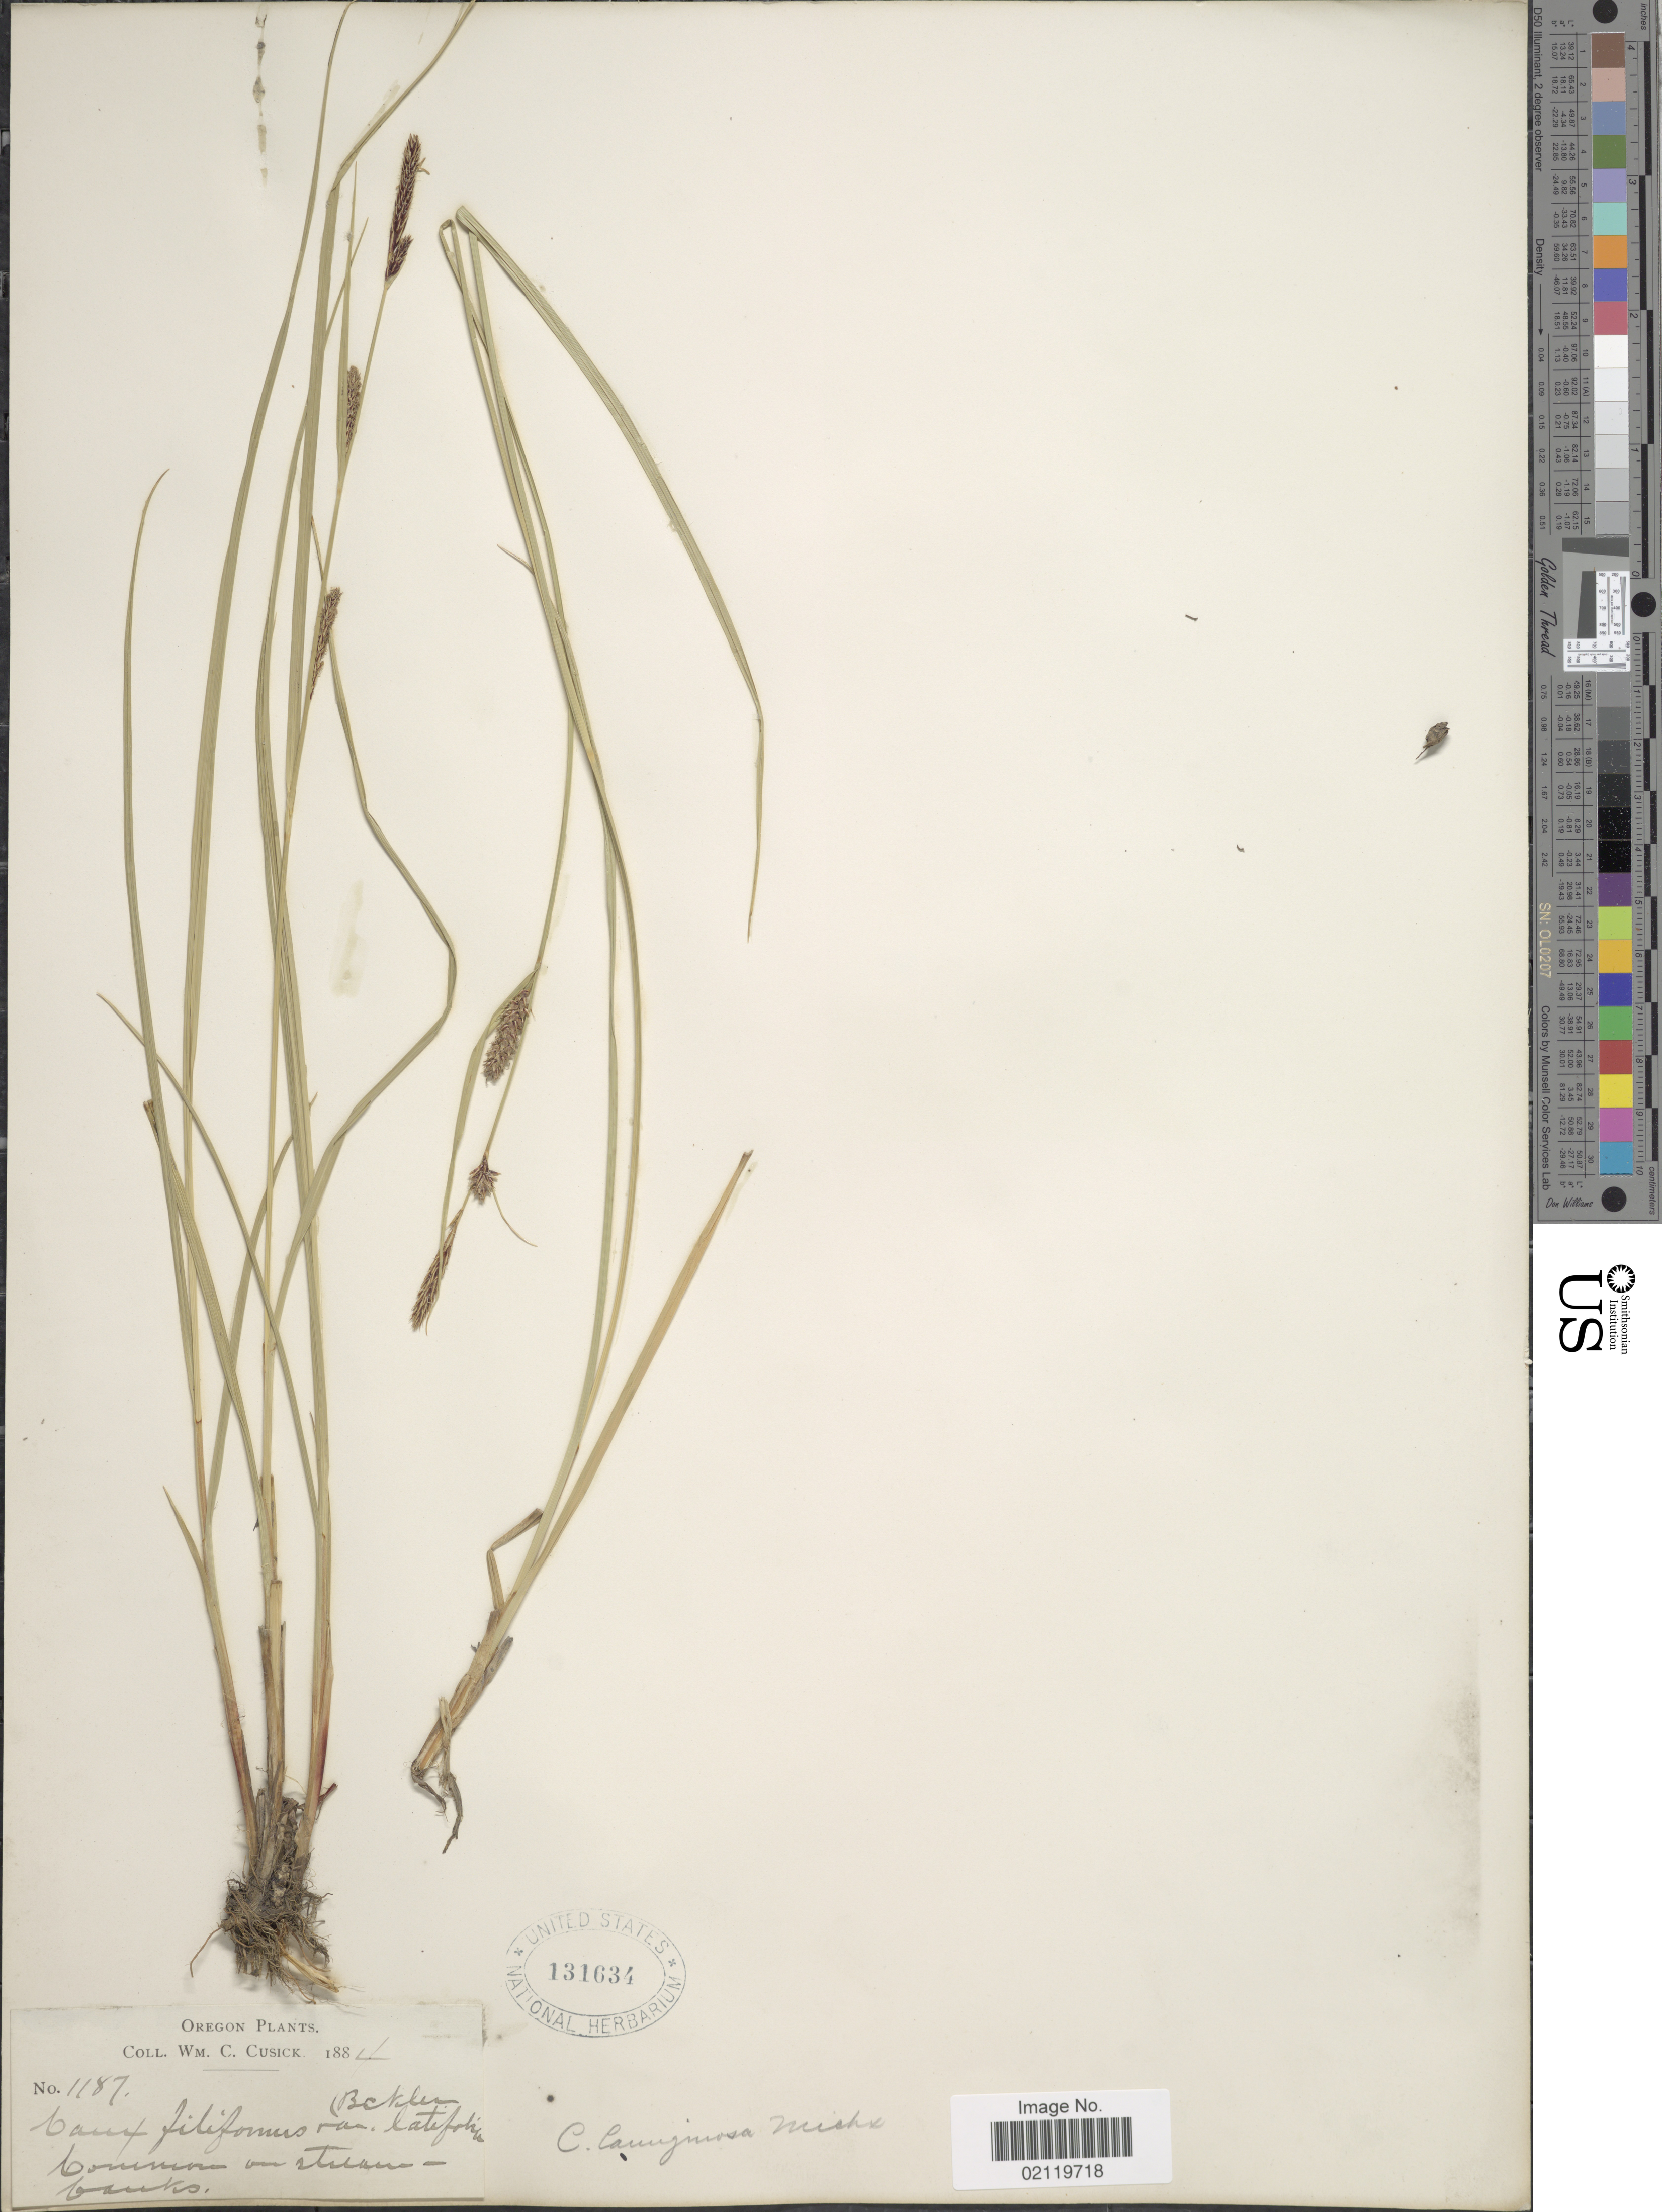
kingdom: Plantae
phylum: Tracheophyta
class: Liliopsida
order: Poales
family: Cyperaceae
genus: Carex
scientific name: Carex pellita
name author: Muhl. ex Willd.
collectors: W. C. Cusick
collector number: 1187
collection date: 1884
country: United States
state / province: Oregon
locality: Common on stream-banks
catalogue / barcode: US 131634